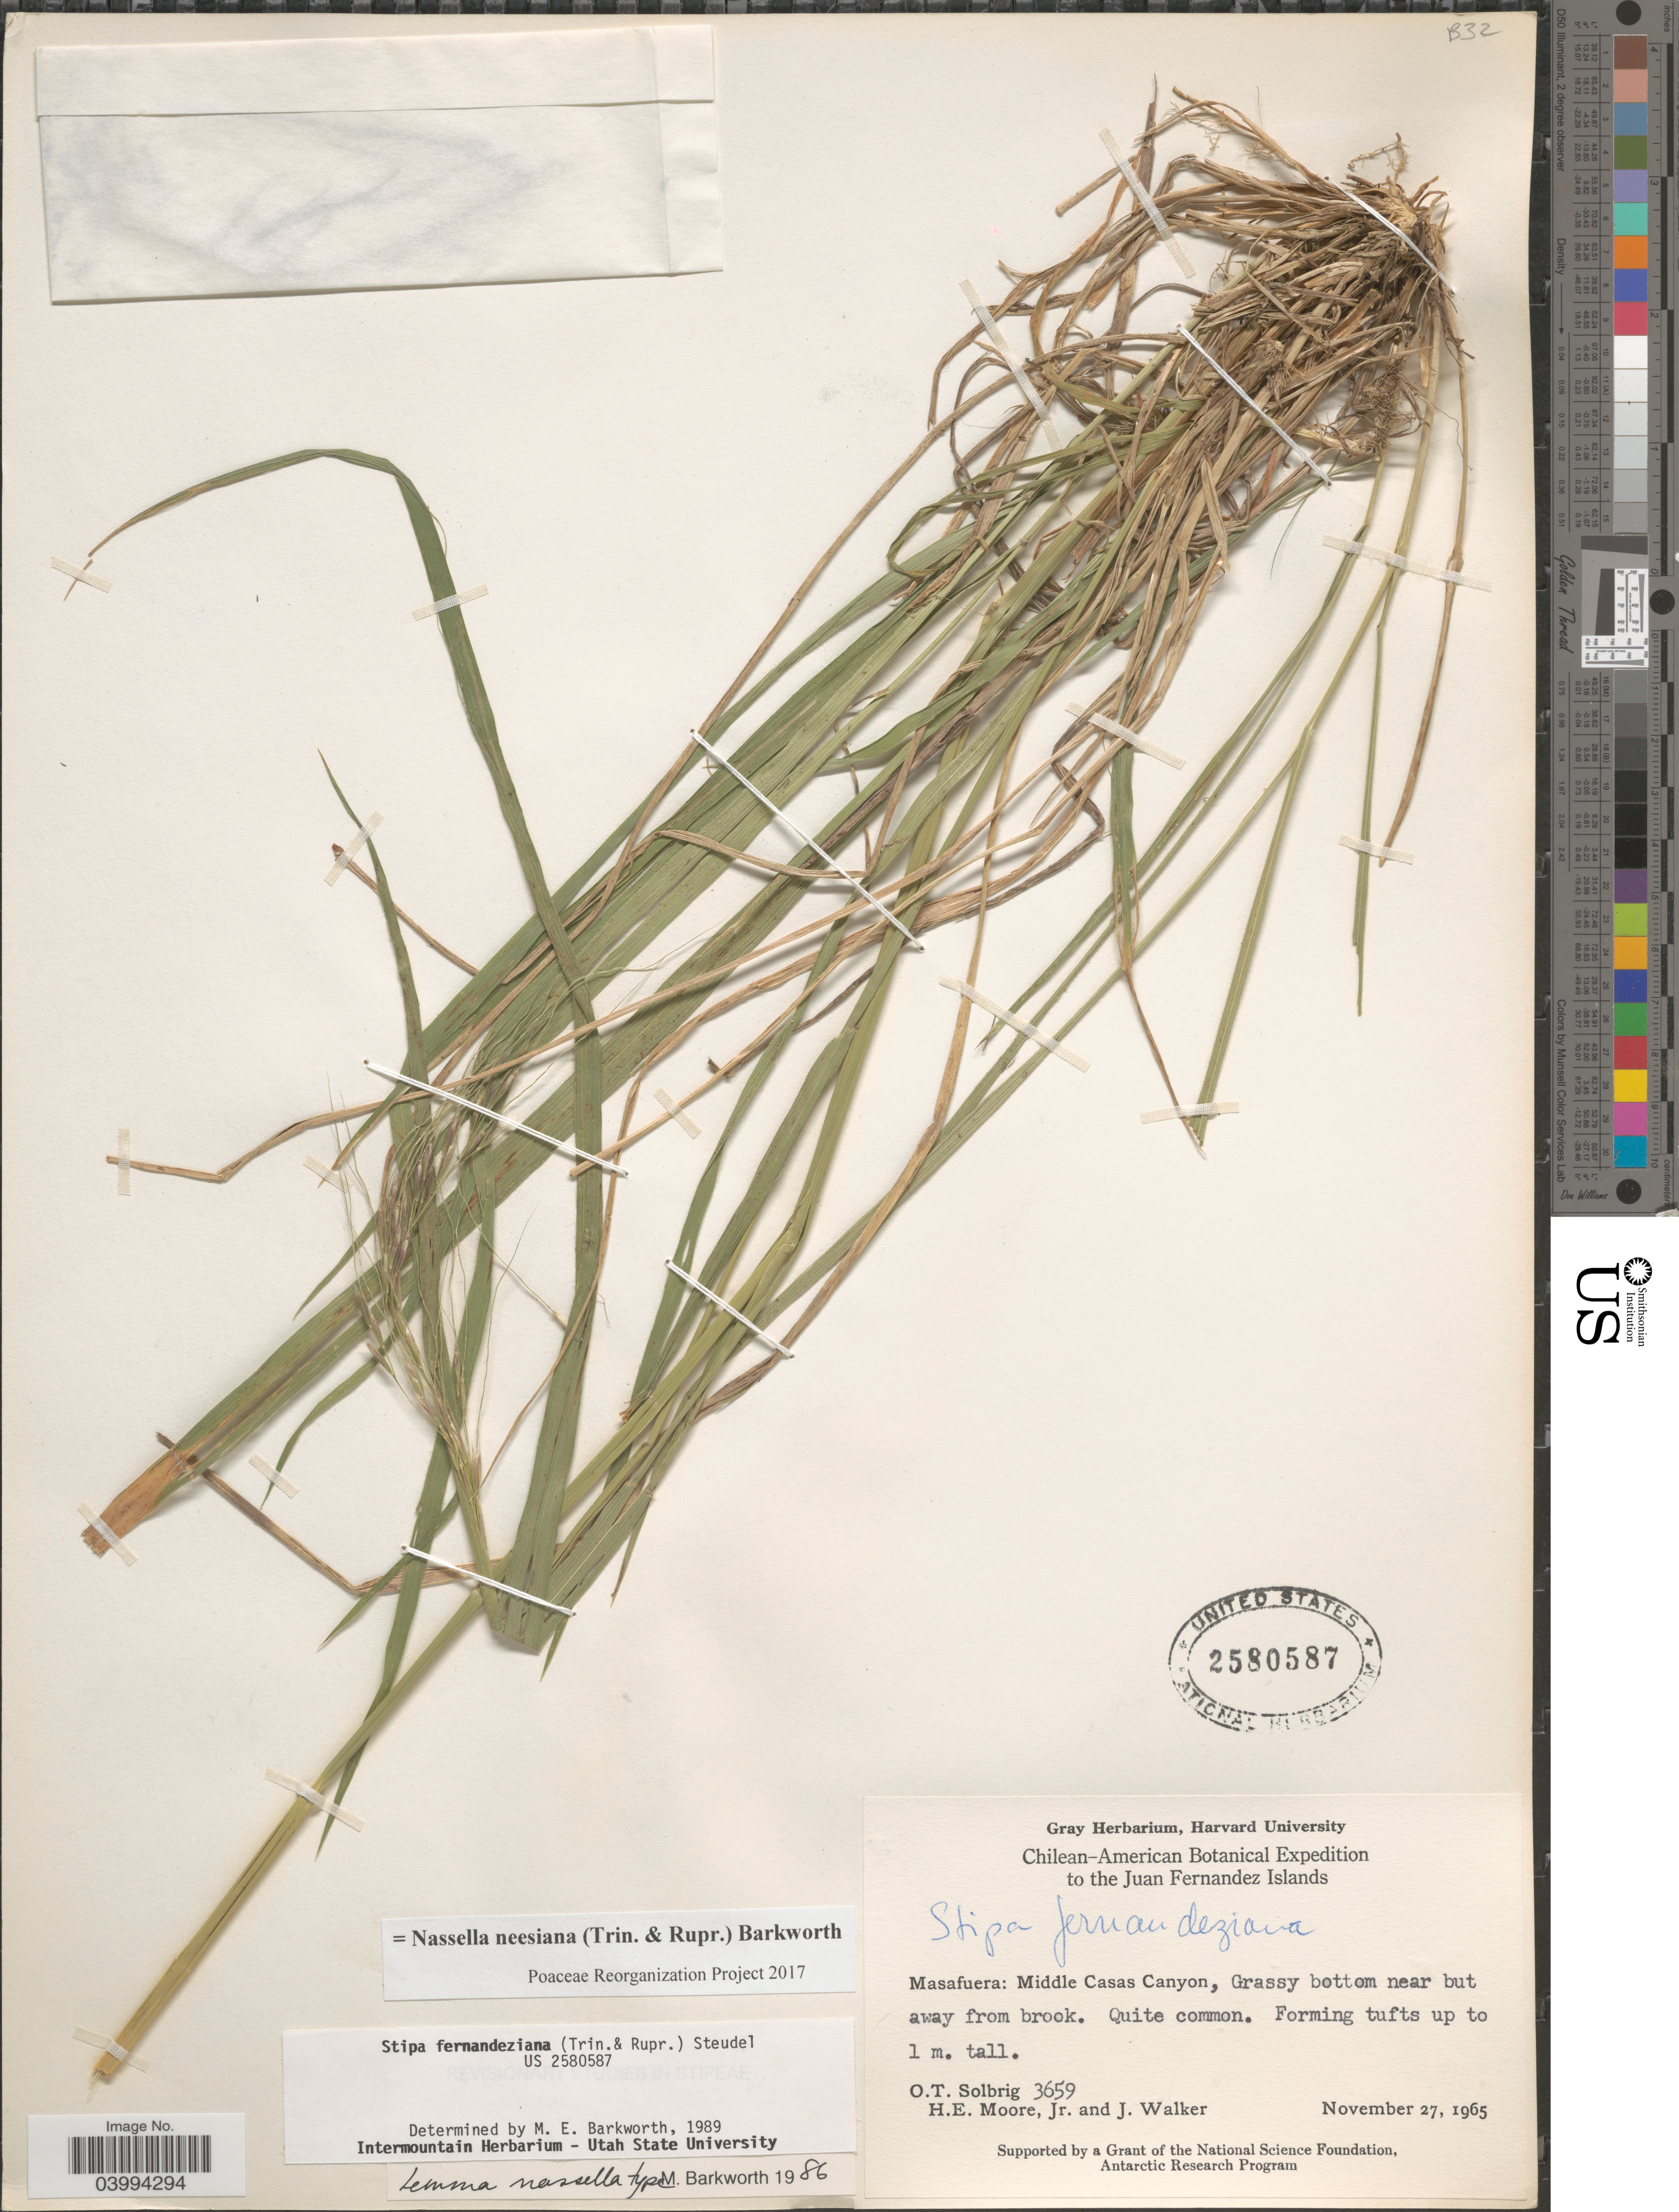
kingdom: Plantae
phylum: Tracheophyta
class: Liliopsida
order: Poales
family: Poaceae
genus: Nassella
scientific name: Nassella neesiana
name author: (Trin. & Rupr.) Barkworth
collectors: O. T. Solbrig, H. Moore & J. Walker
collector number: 3659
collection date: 1965-11-27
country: Chile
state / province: Valparaíso (V)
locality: Juan Fernandez Islands. Masafuera: Middle Casas Canyon, Grassy bottom near but away from brook.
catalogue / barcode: US 2580587